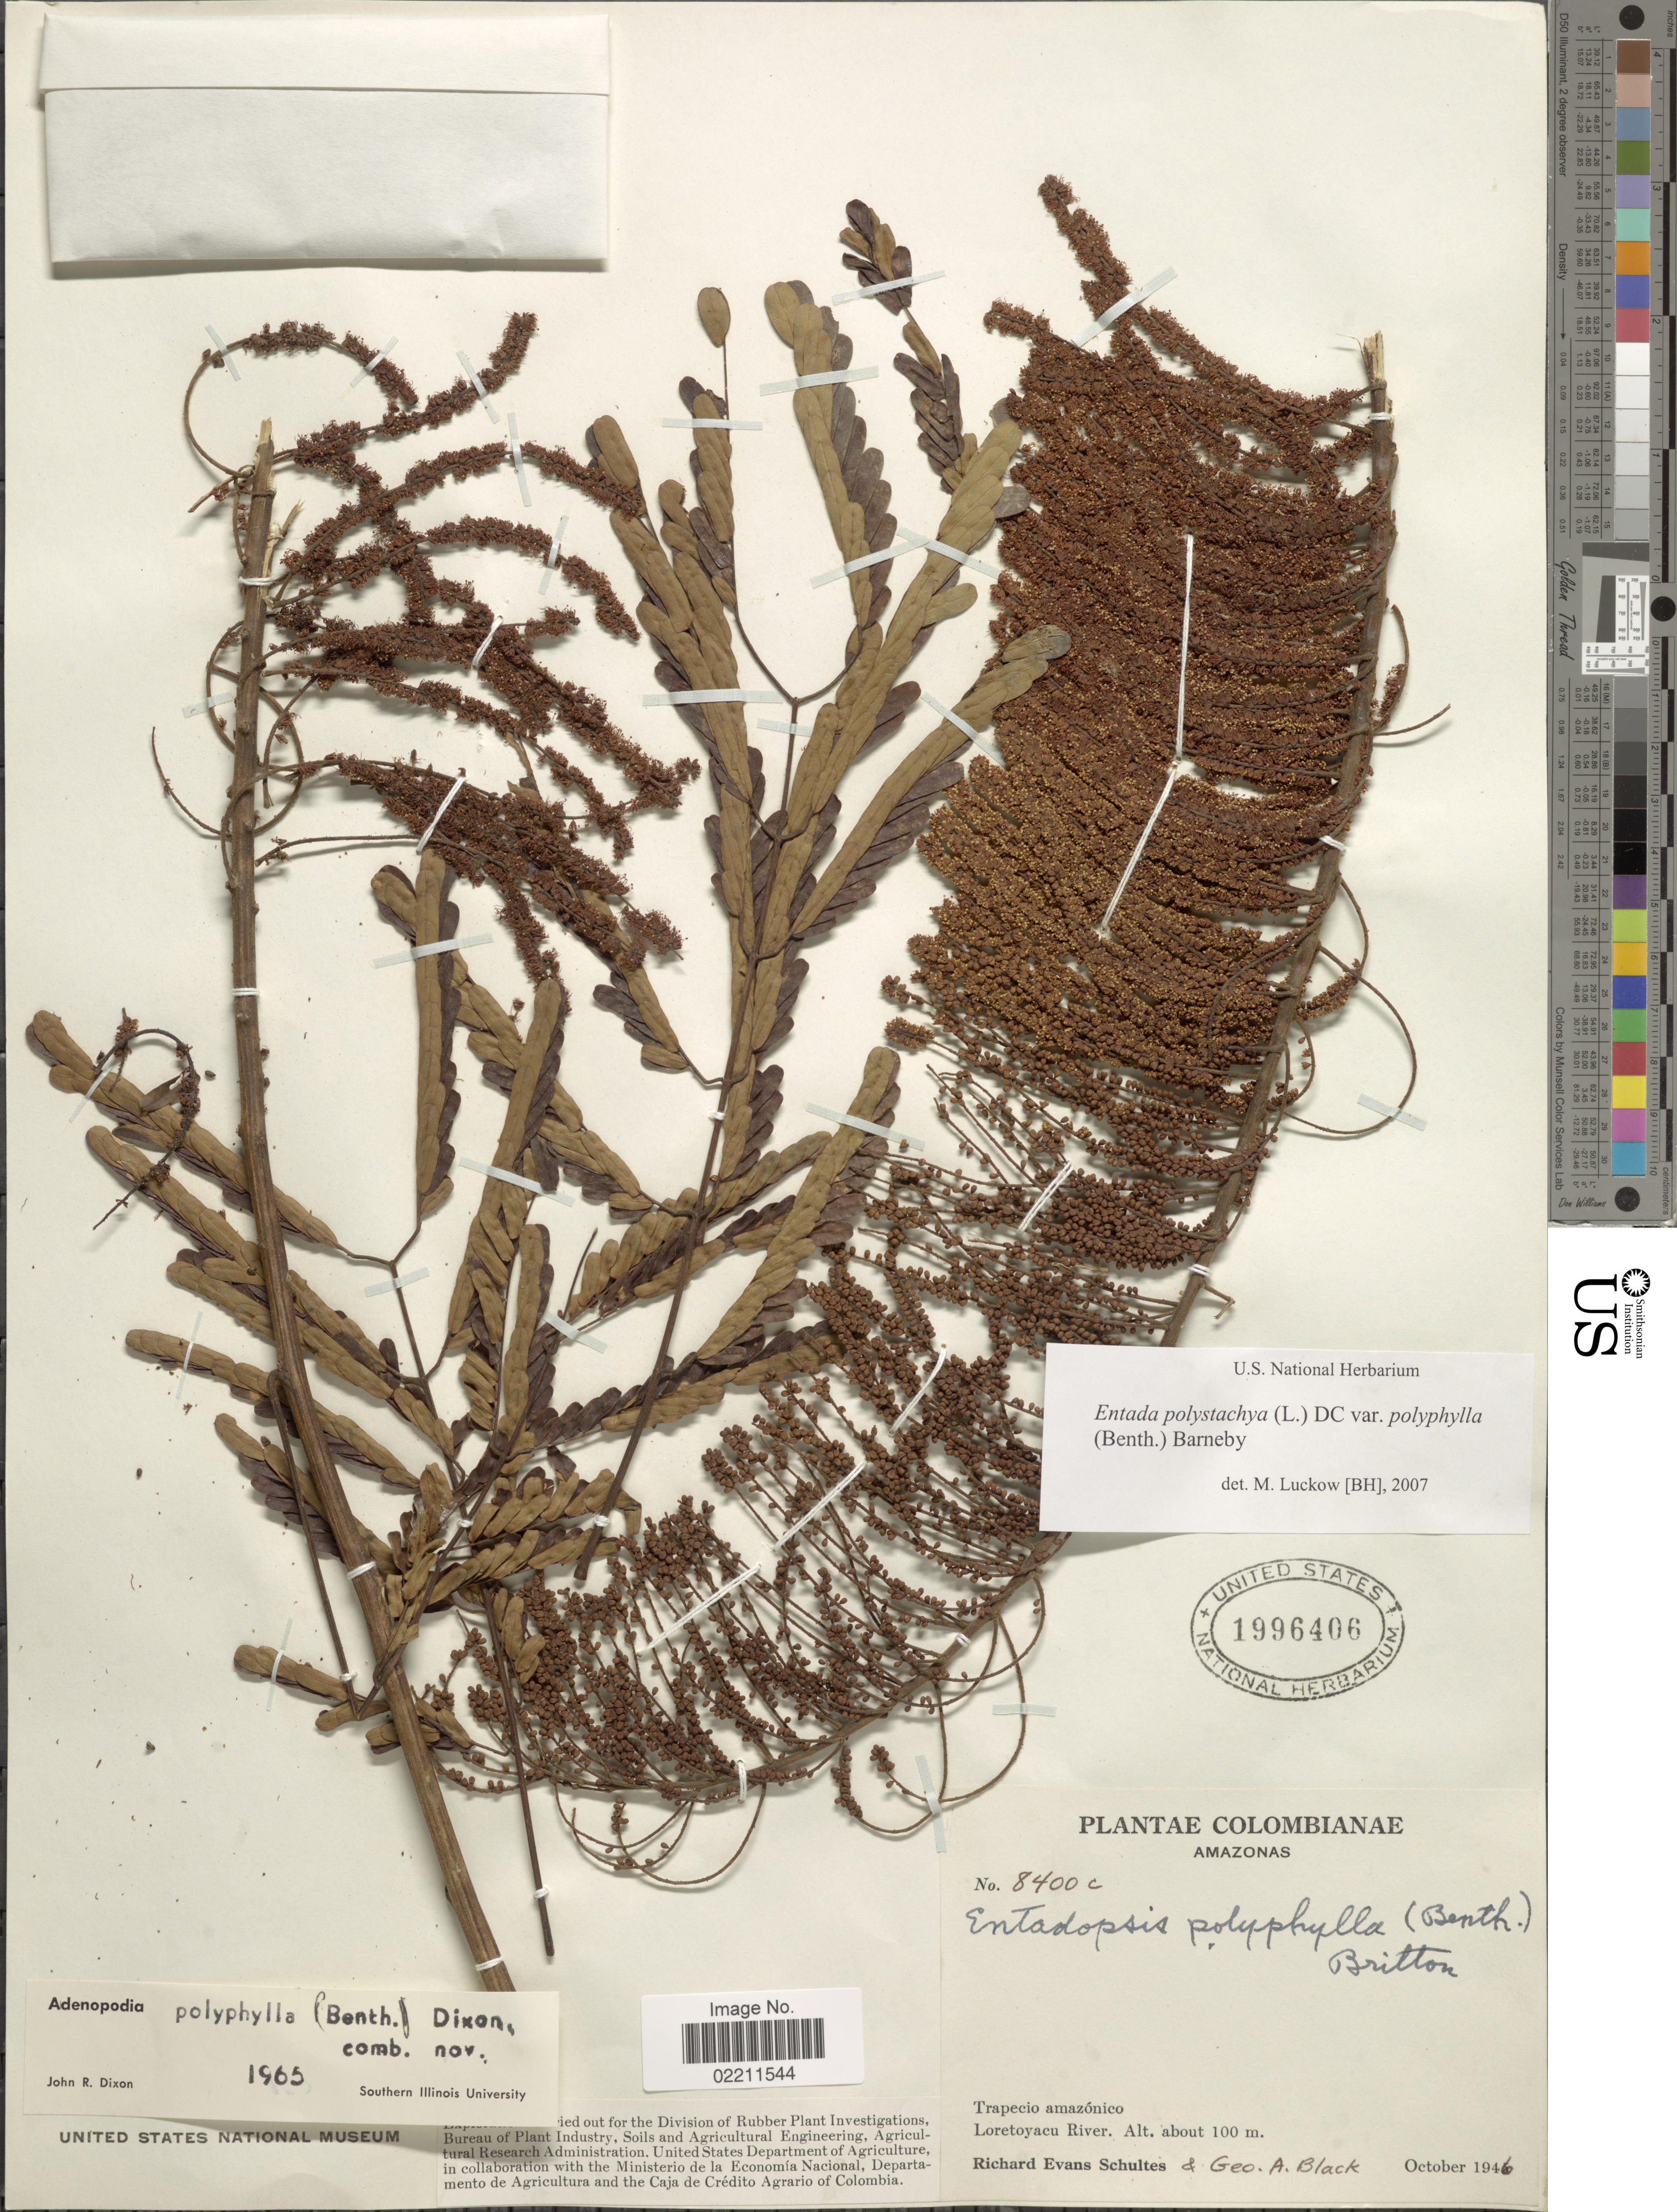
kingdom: Plantae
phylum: Tracheophyta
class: Magnoliopsida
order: Fabales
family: Fabaceae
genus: Entada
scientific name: Entada polystachya var. polyphylla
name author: (Benth.) Barneby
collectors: R. E. Schultes & G. A. Black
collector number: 8400c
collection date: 1946-10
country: Colombia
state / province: Amazônas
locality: Colombia, Amazonas. Trapecio amazonica, Loretoyacu River.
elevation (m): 100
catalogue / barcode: US 1996406